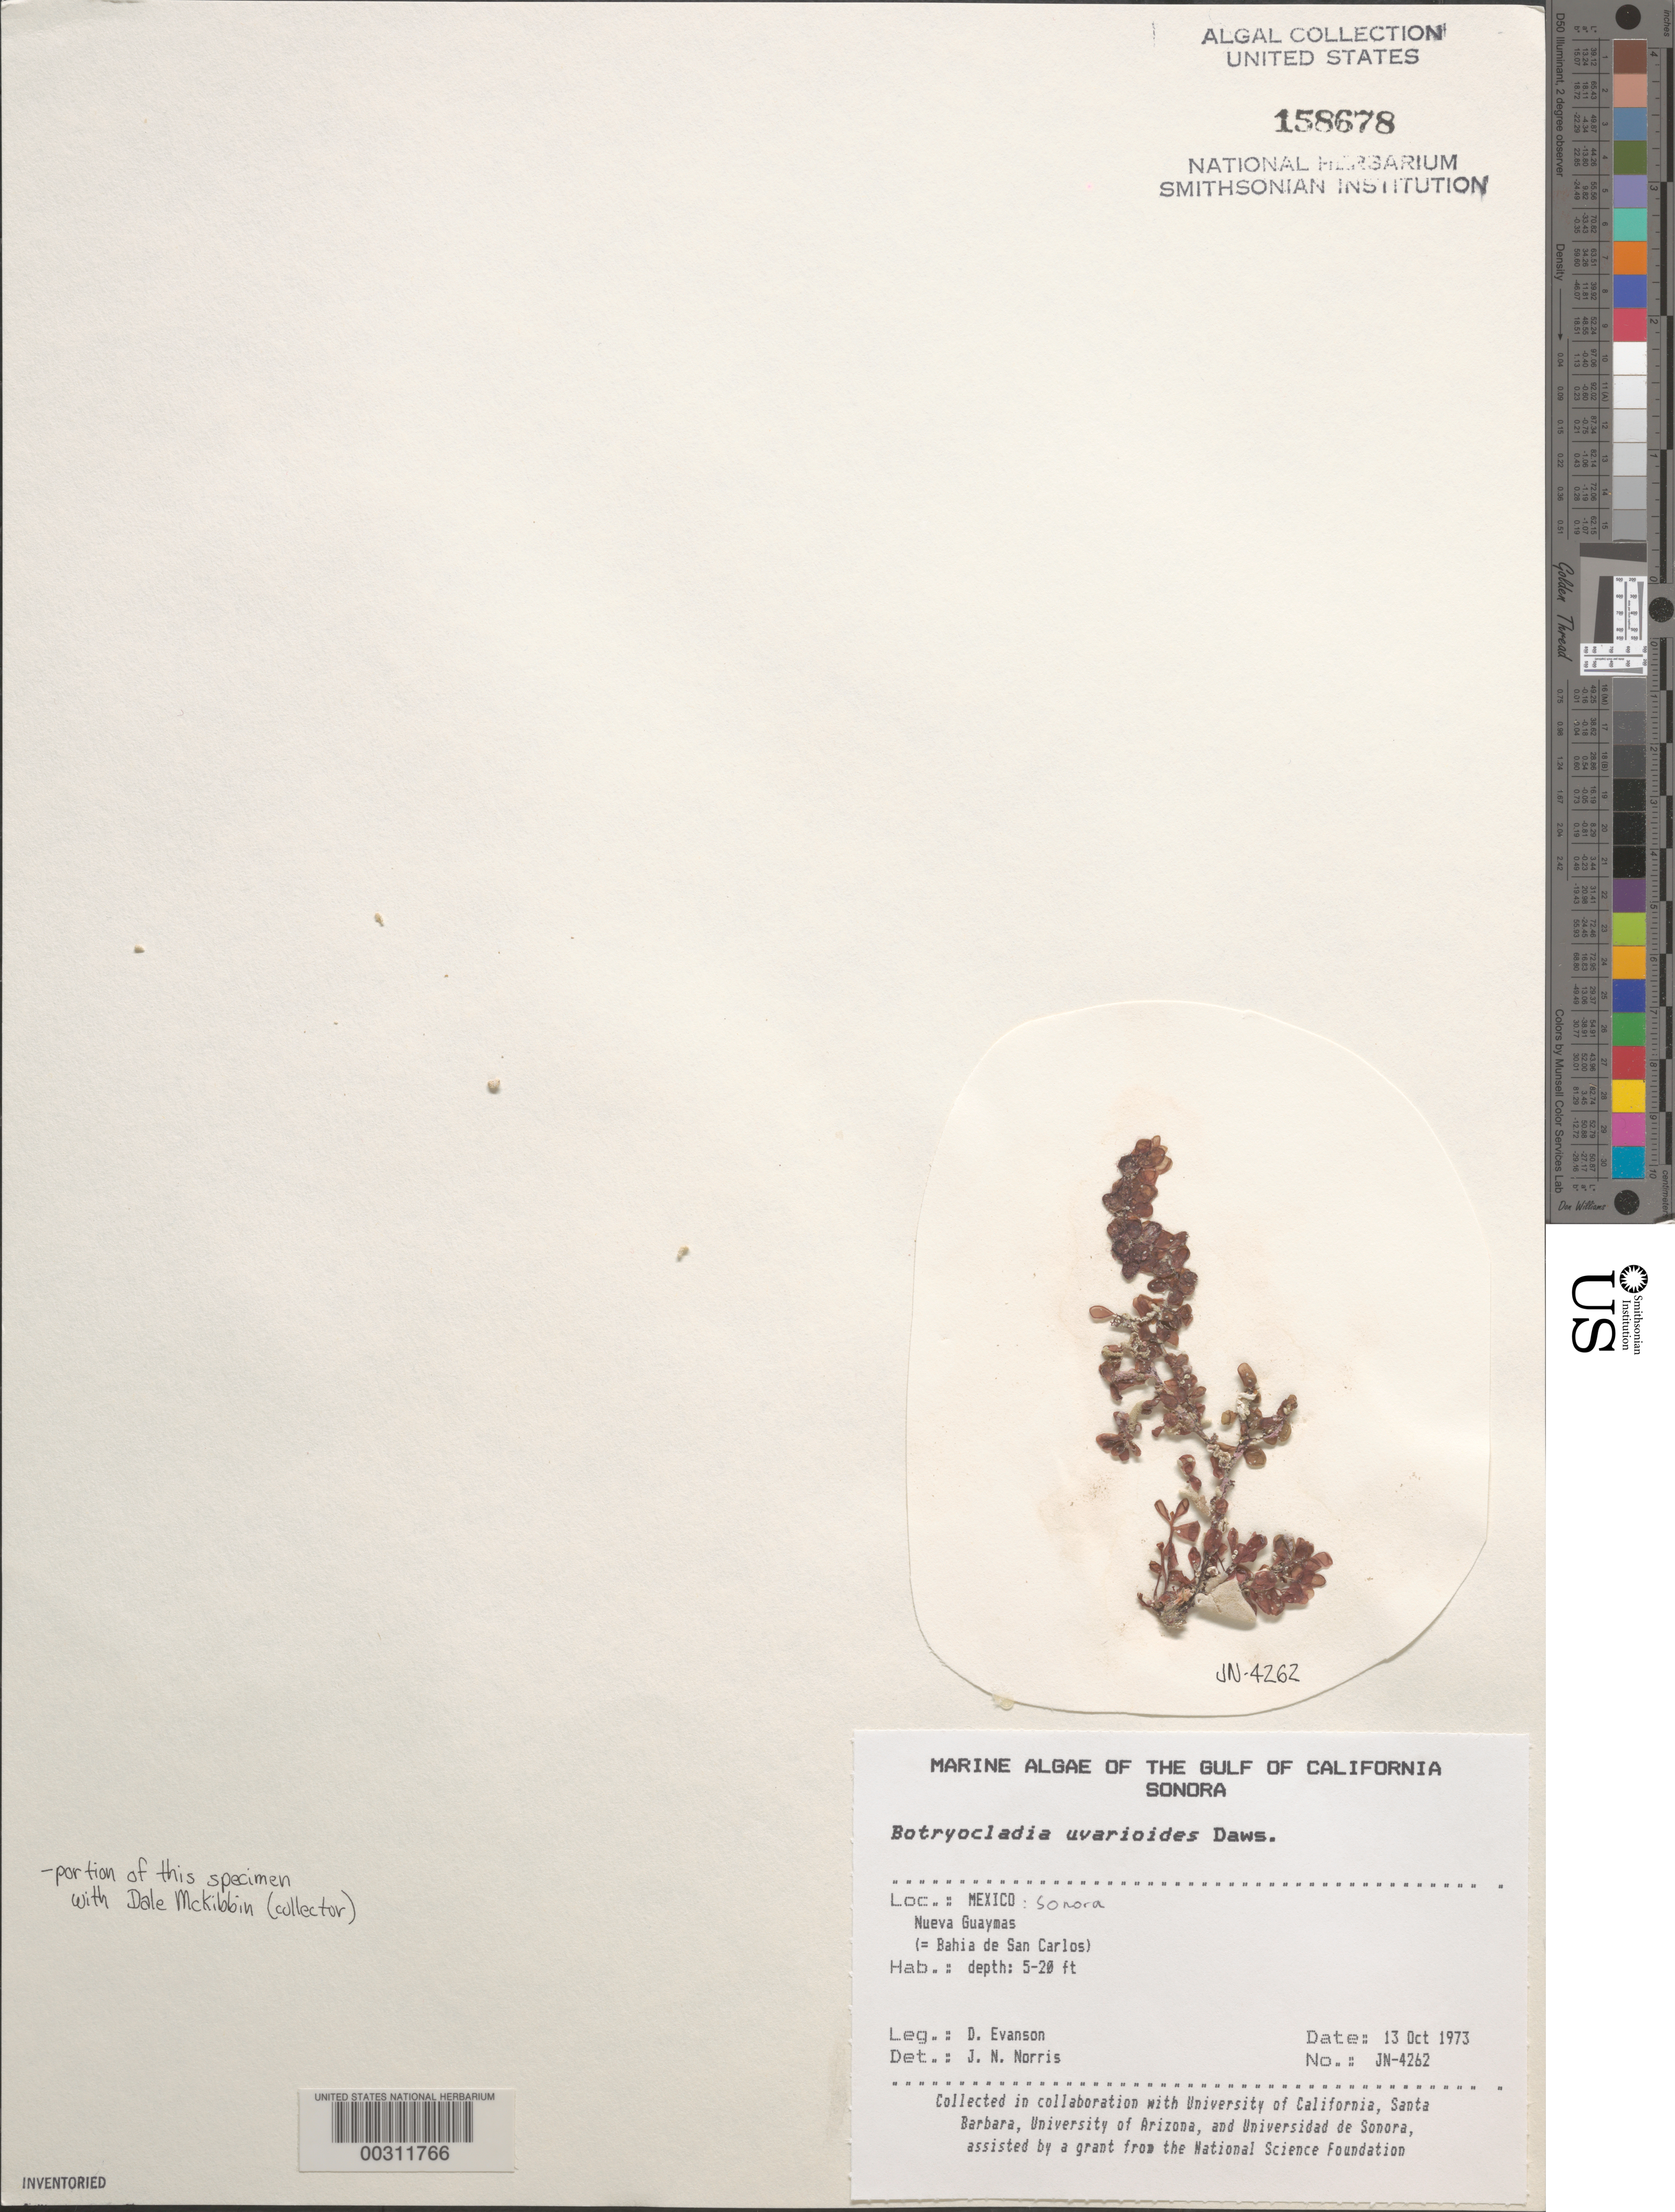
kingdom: Plantae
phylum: Rhodophyta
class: Florideophyceae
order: Rhodymeniales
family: Rhodymeniaceae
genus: Botryocladia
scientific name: Botryocladia uvarioides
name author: E.Y. Dawson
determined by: Norris, James N.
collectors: D. Evensen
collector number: JN-4262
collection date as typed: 13 Oct 1973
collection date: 1973-10-13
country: Mexico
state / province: Sonora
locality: Nueva Guaymas (Bahia de San Carlos)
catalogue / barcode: US 158678